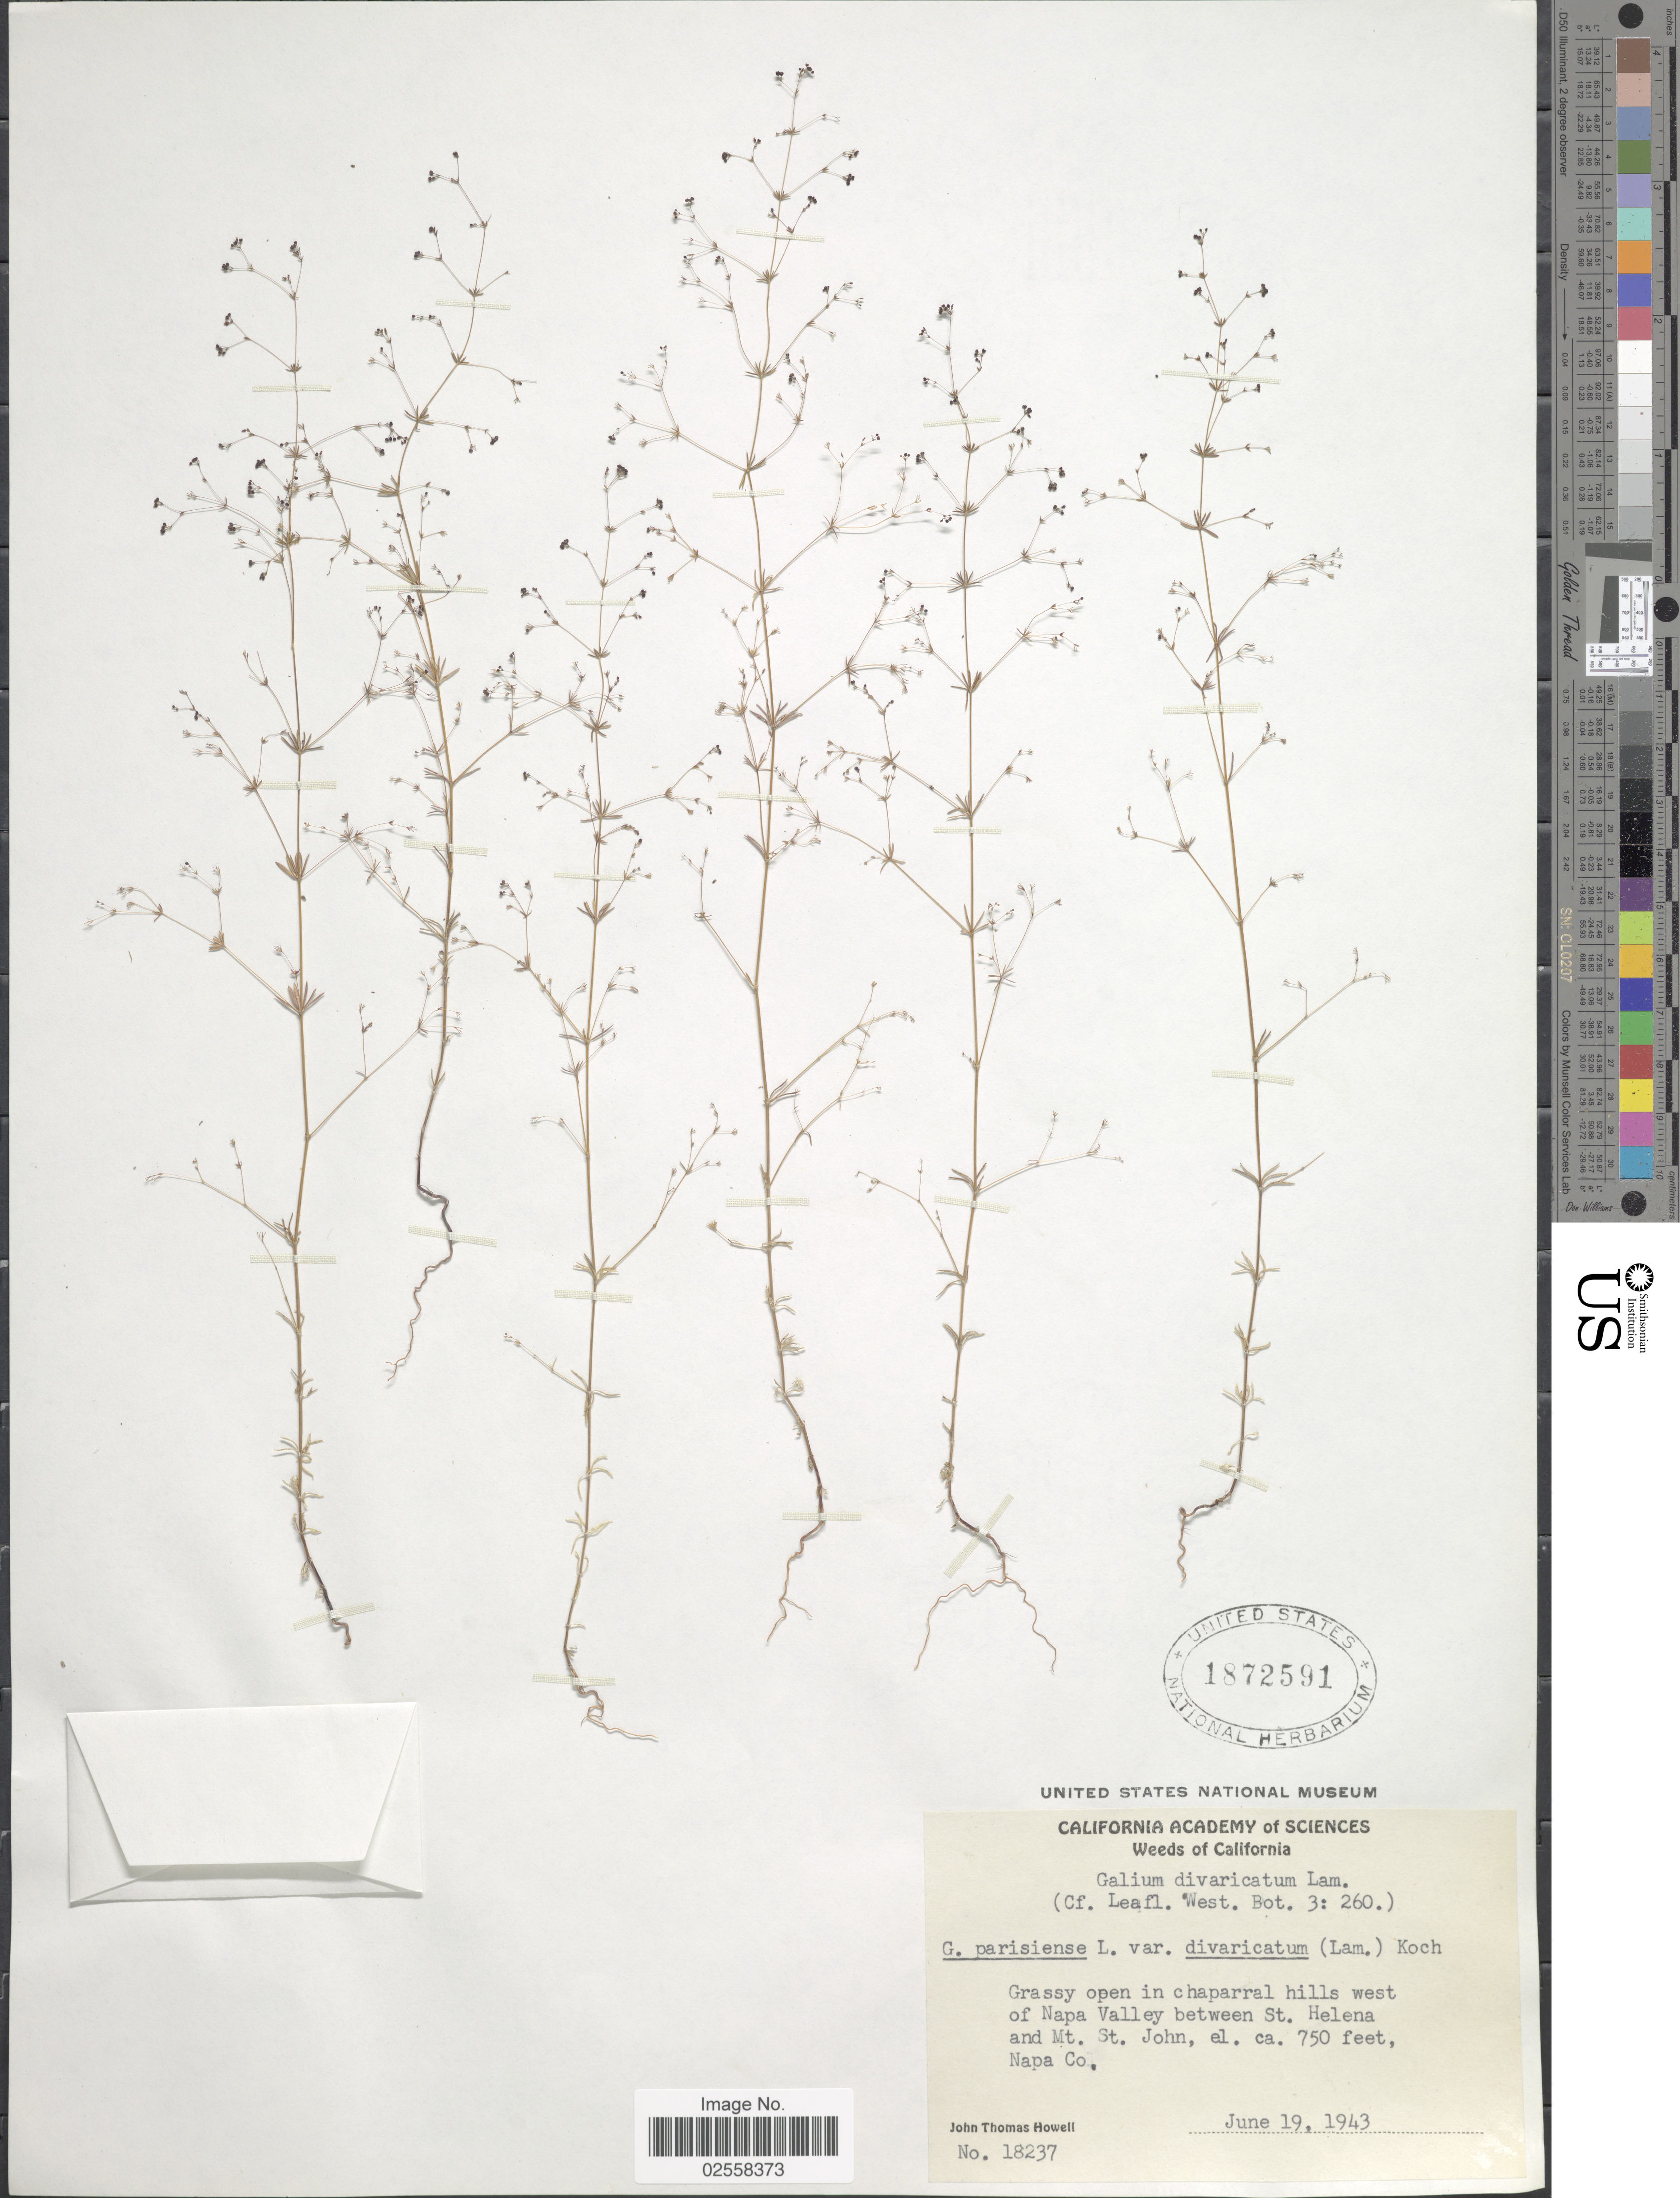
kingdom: Plantae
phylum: Tracheophyta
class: Magnoliopsida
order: Gentianales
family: Rubiaceae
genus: Galium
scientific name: Galium parisiense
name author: L.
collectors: J. T. Howell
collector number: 18237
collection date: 1943-06-19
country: United States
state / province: California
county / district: Napa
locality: Hills west of Napa Valley between St. Helena and Mt. St. John, Napo Co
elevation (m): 229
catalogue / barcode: US 1872591